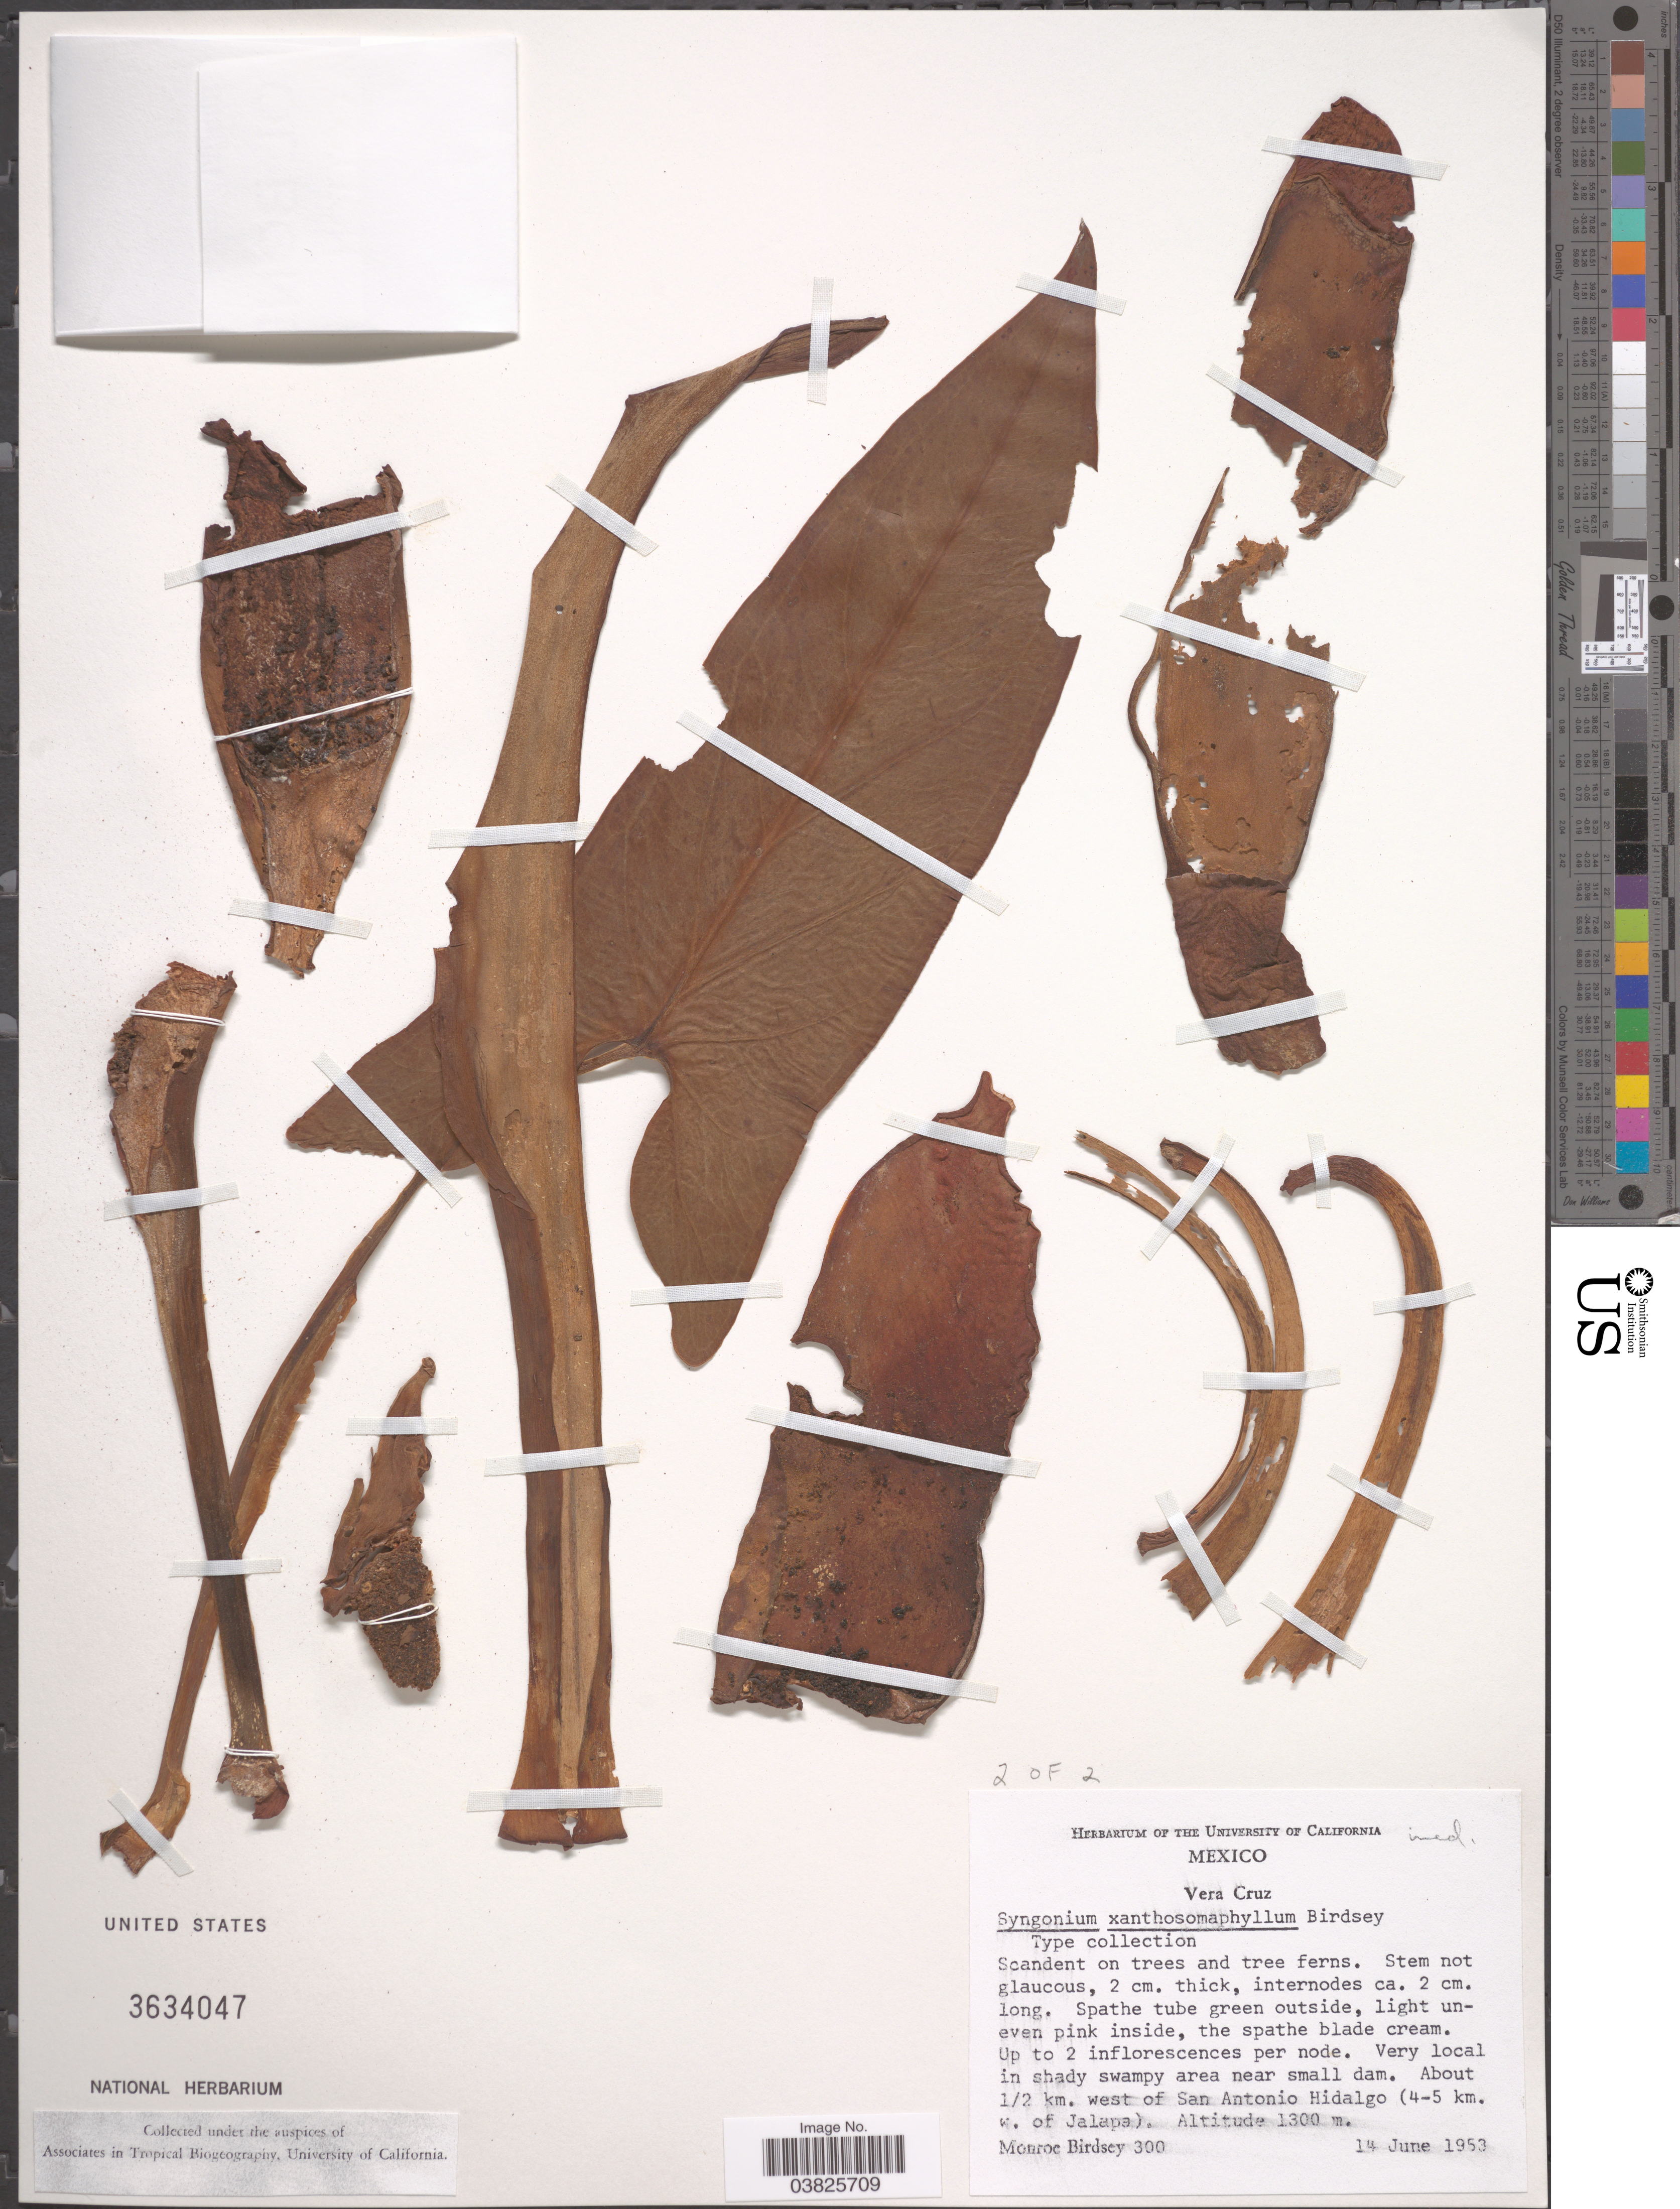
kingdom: Plantae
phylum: Tracheophyta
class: Liliopsida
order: Alismatales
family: Araceae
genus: Syngonium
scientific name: Syngonium sagittatum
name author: G.S. Bunting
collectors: M. Birdsey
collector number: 300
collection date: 1953-06-14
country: Mexico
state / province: Veracruz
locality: Vera Cruz. About ½ km. west of San Antonio Hidalgo (4-5 km. w. of Jalapa).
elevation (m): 1300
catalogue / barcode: US 3634047